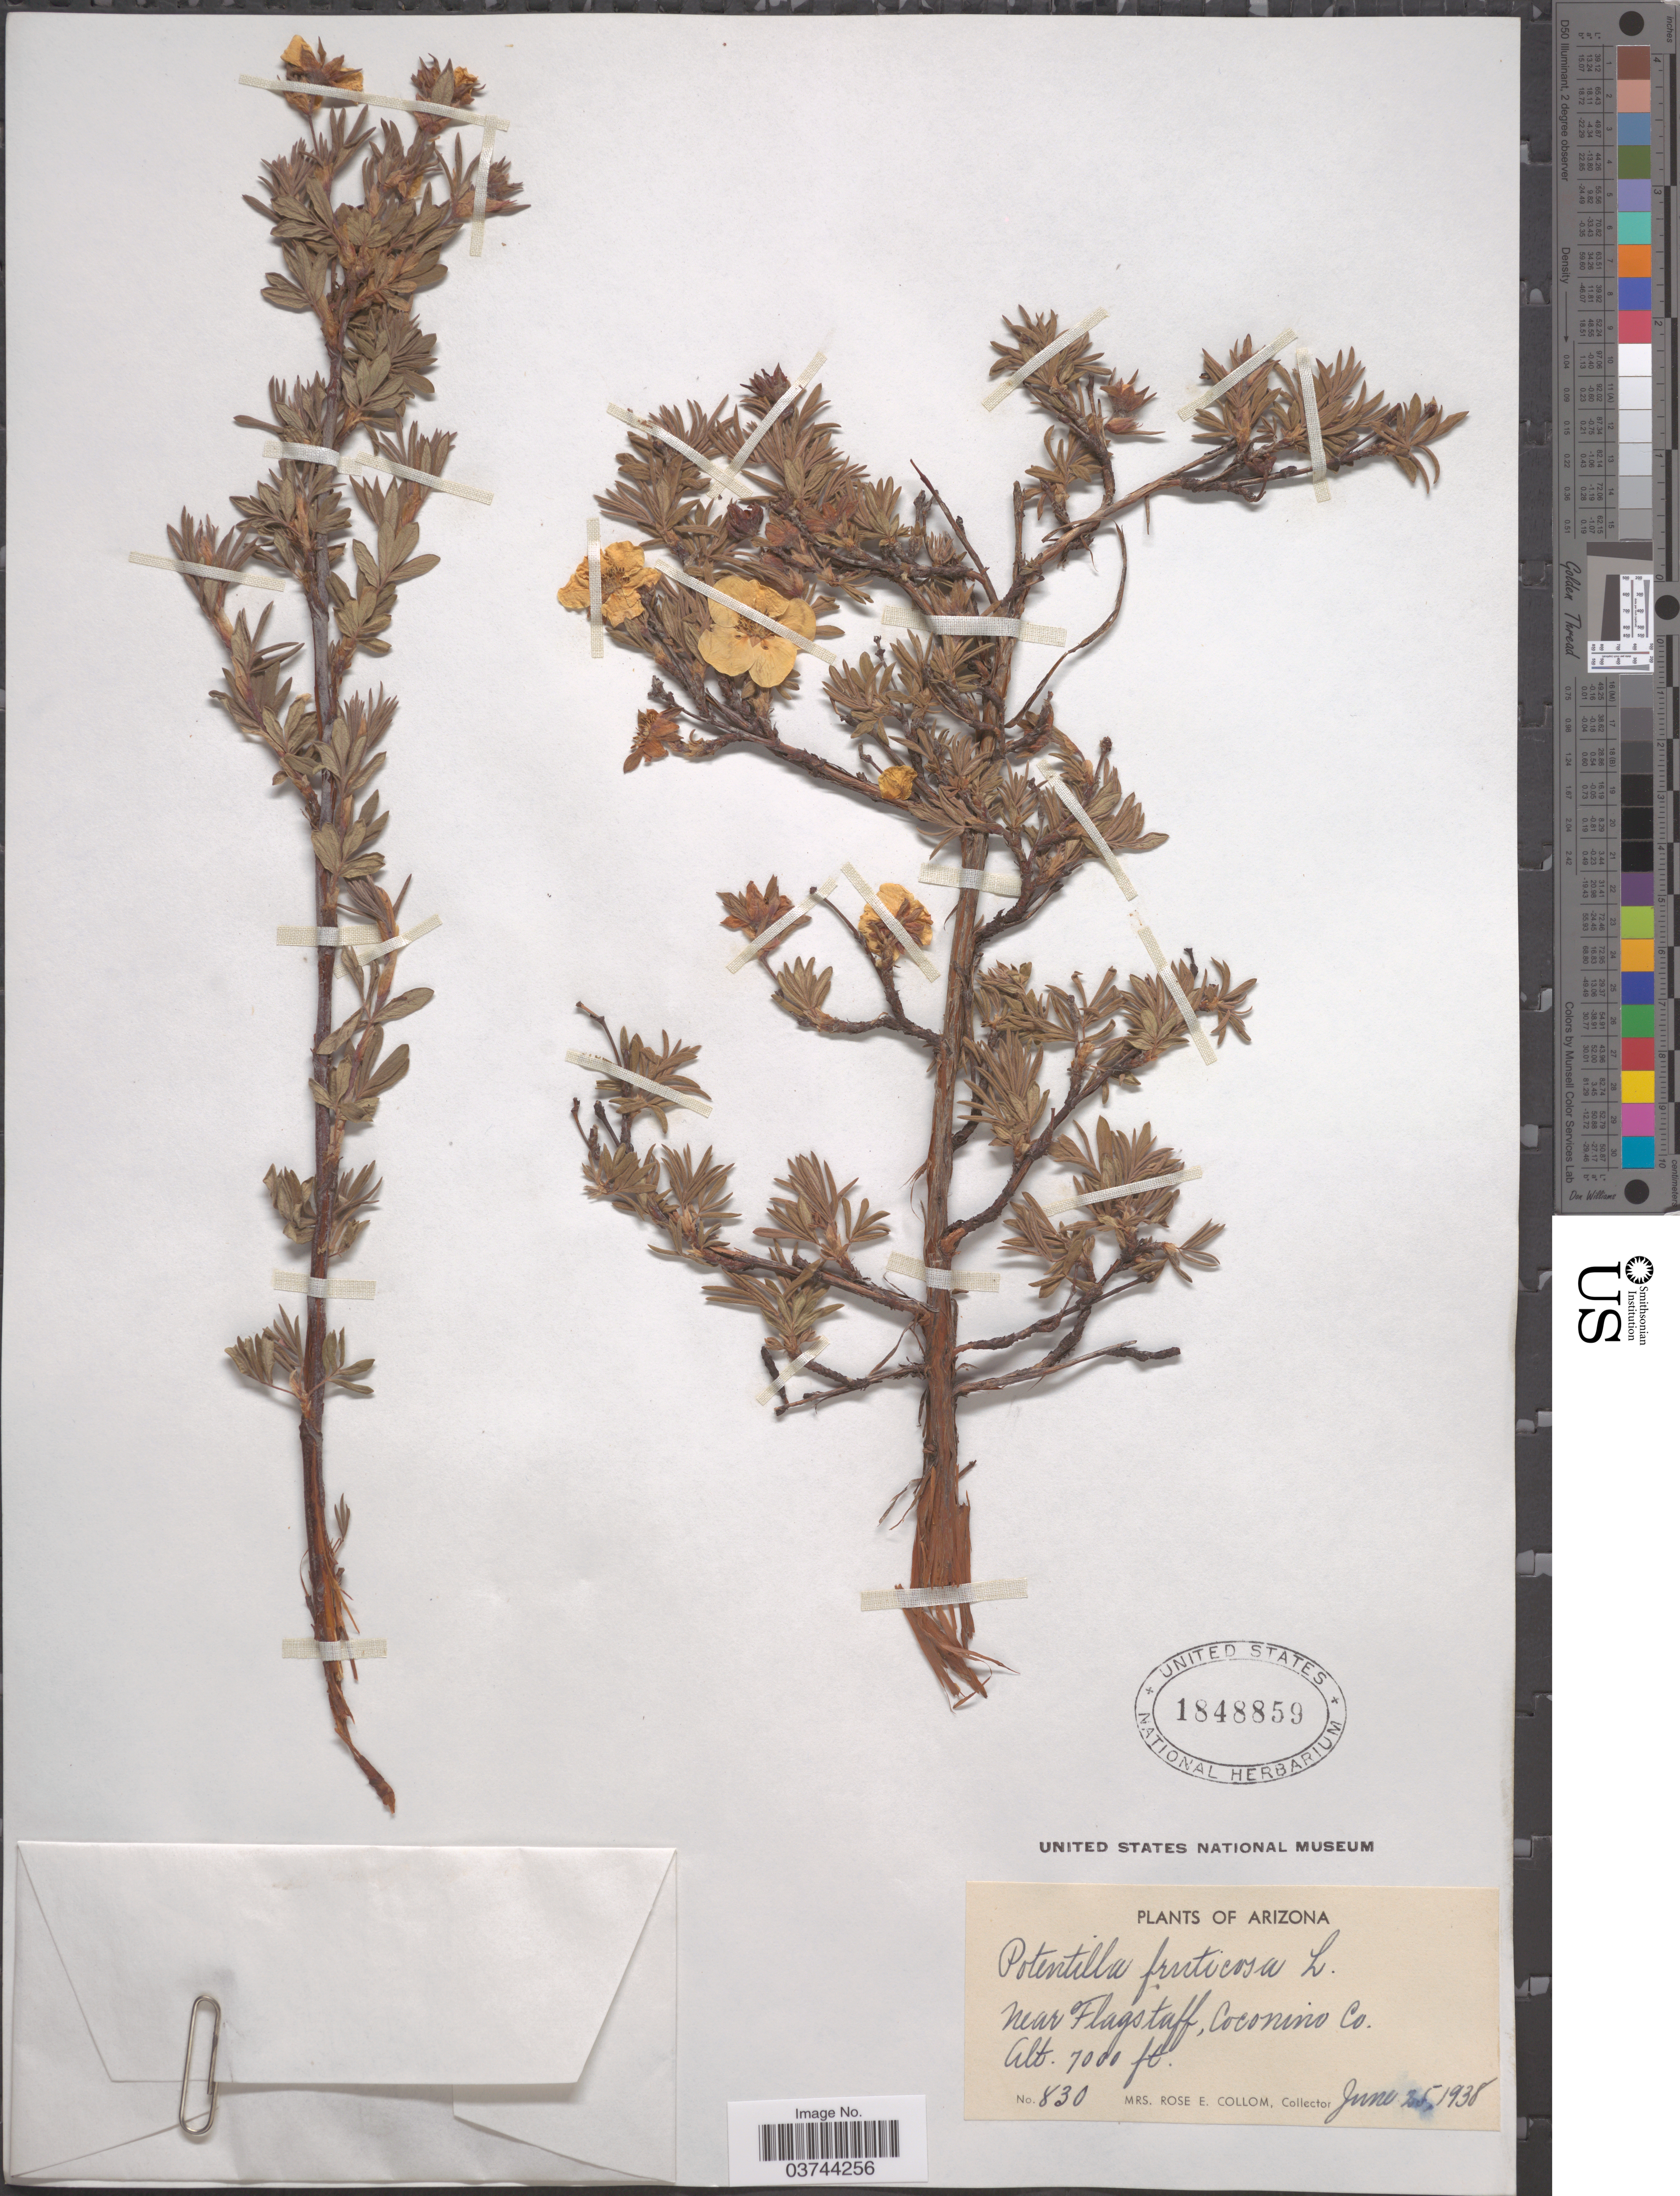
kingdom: Plantae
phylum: Tracheophyta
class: Magnoliopsida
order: Rosales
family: Rosaceae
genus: Dasiphora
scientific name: Dasiphora fruticosa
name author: (L.) Rydb.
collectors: R. E. Collom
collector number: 830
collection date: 1938-06-25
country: United States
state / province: Arizona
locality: Near Flagstaff, Coconino Co.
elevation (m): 2134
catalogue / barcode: US 1848859